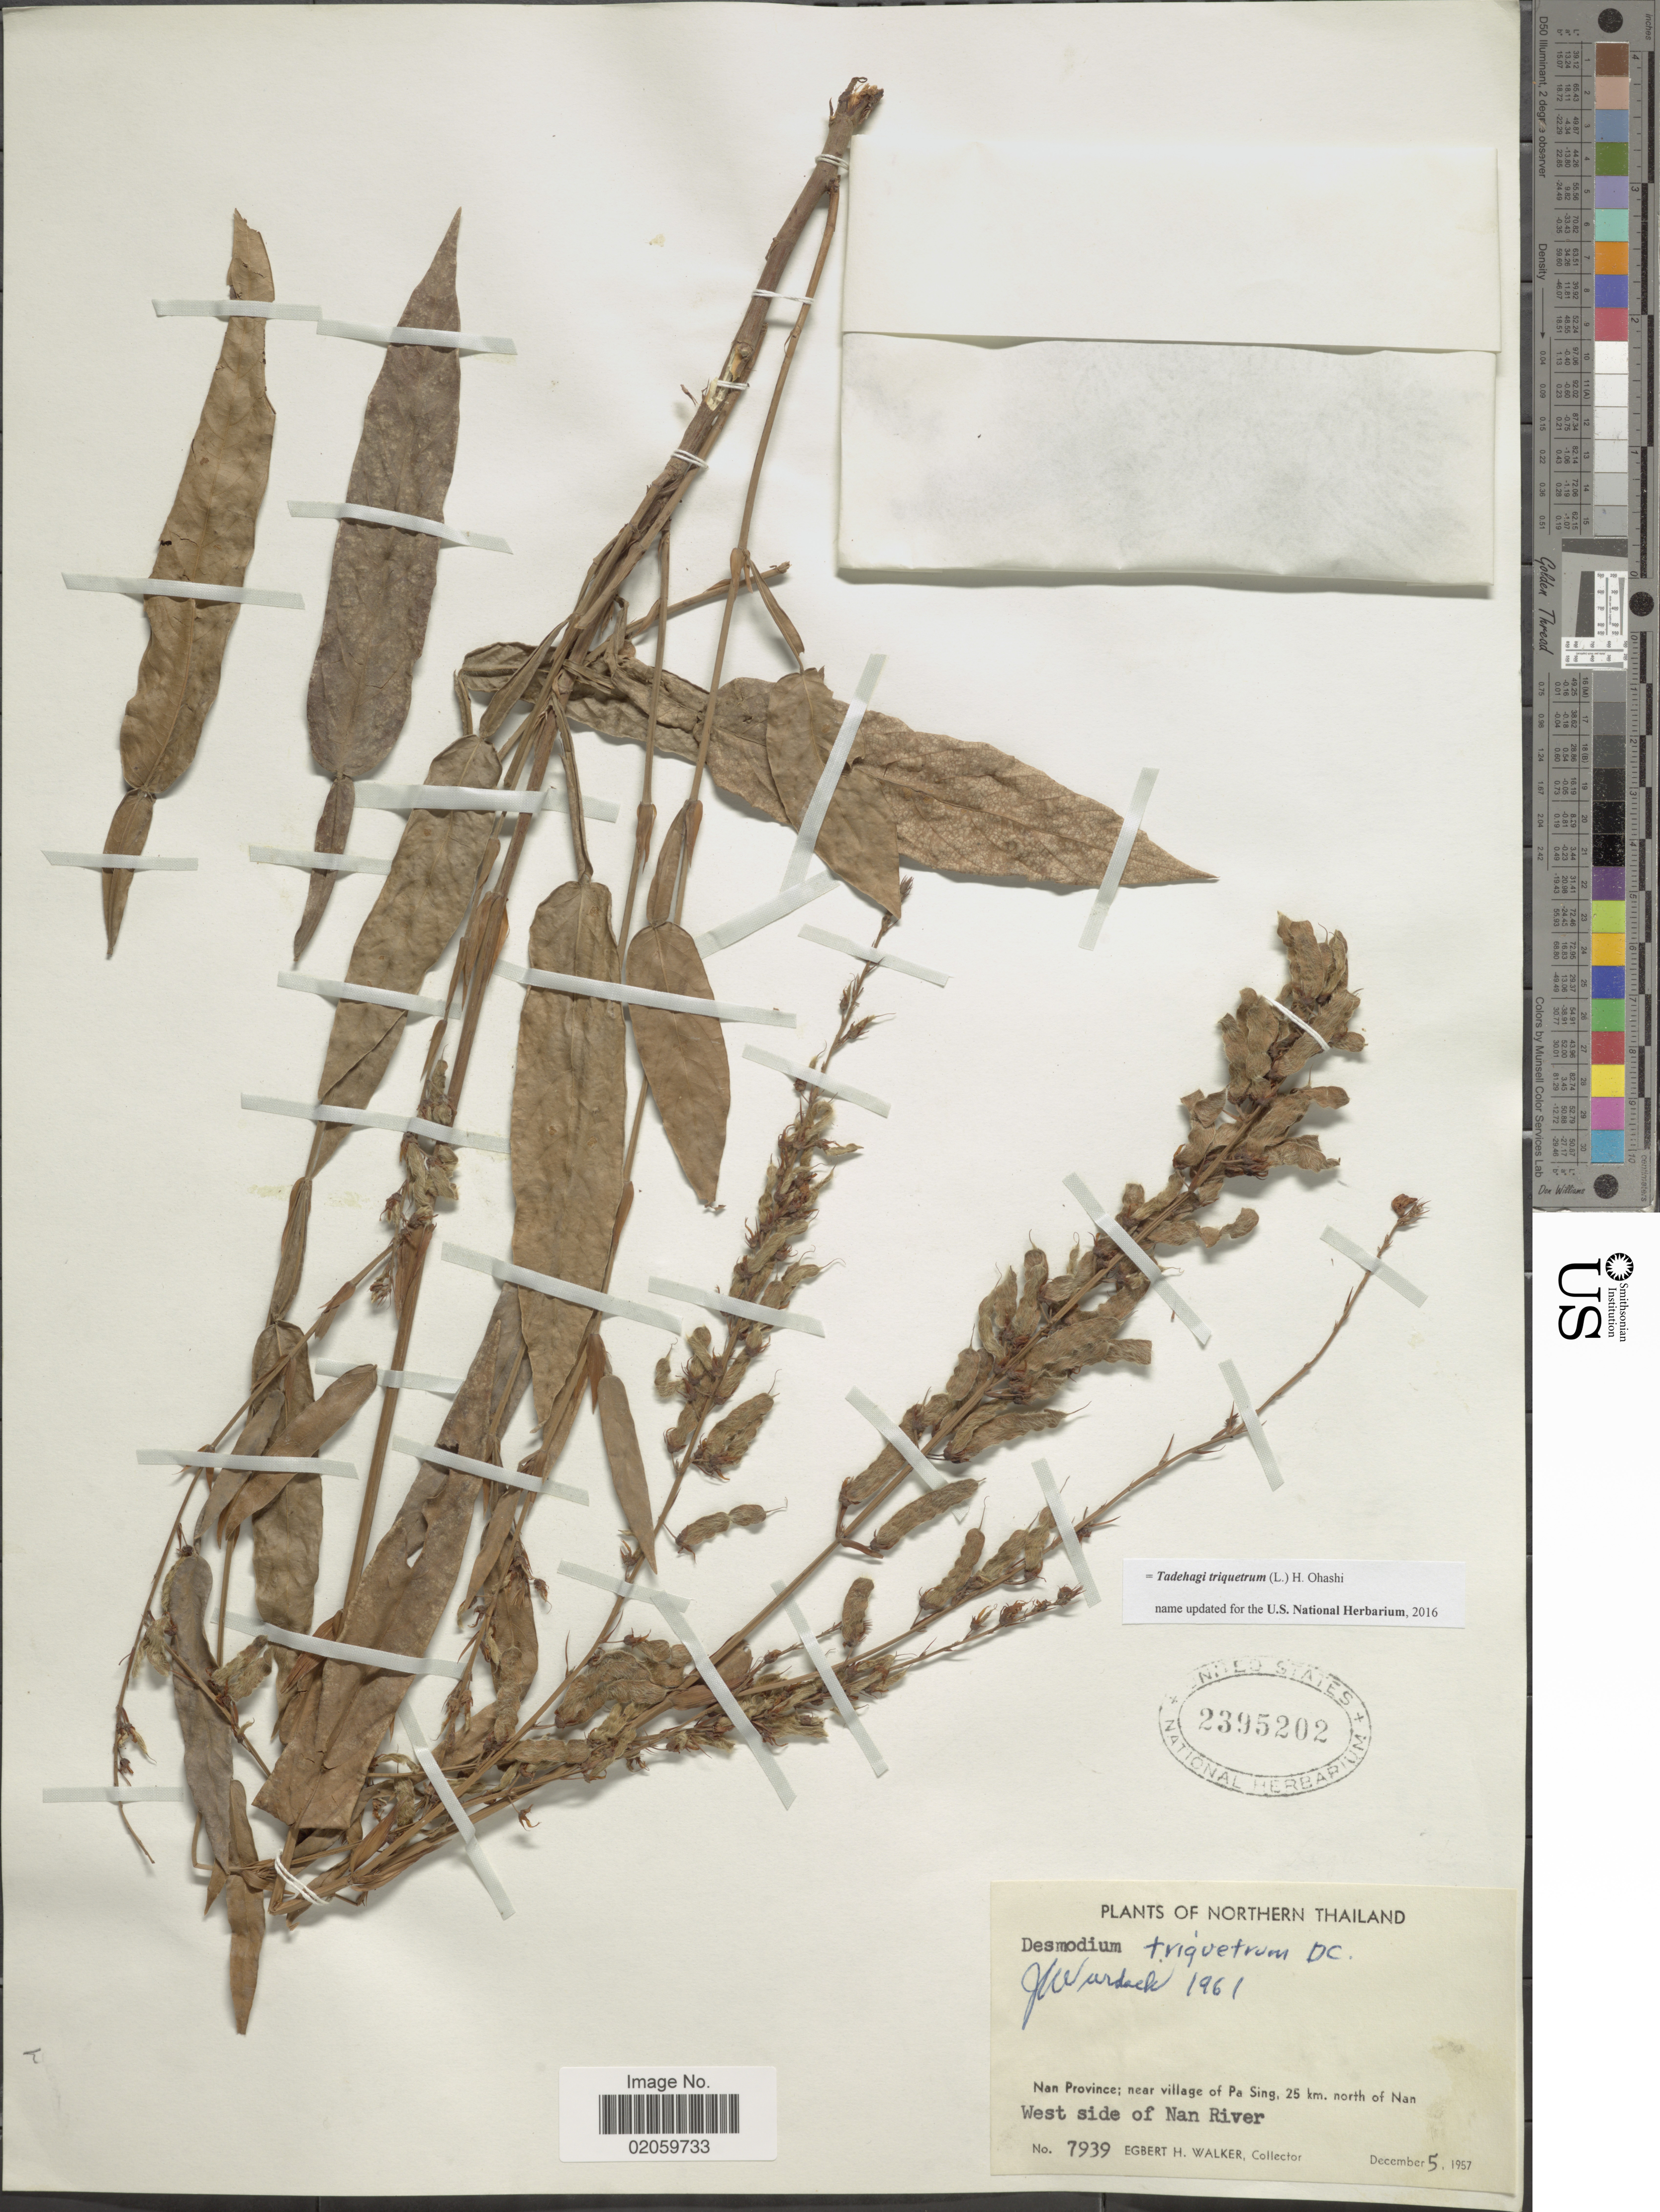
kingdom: Plantae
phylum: Tracheophyta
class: Magnoliopsida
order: Fabales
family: Fabaceae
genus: Tadehagi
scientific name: Tadehagi triquetrum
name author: (L.) H. Ohashi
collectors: E. H. Walker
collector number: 7939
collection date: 1957-12-05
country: Thailand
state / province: Nan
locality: Northern Thailand, near village of Pa Sing, 25 km. north of Nan West side of Nan river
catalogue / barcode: US 2395202